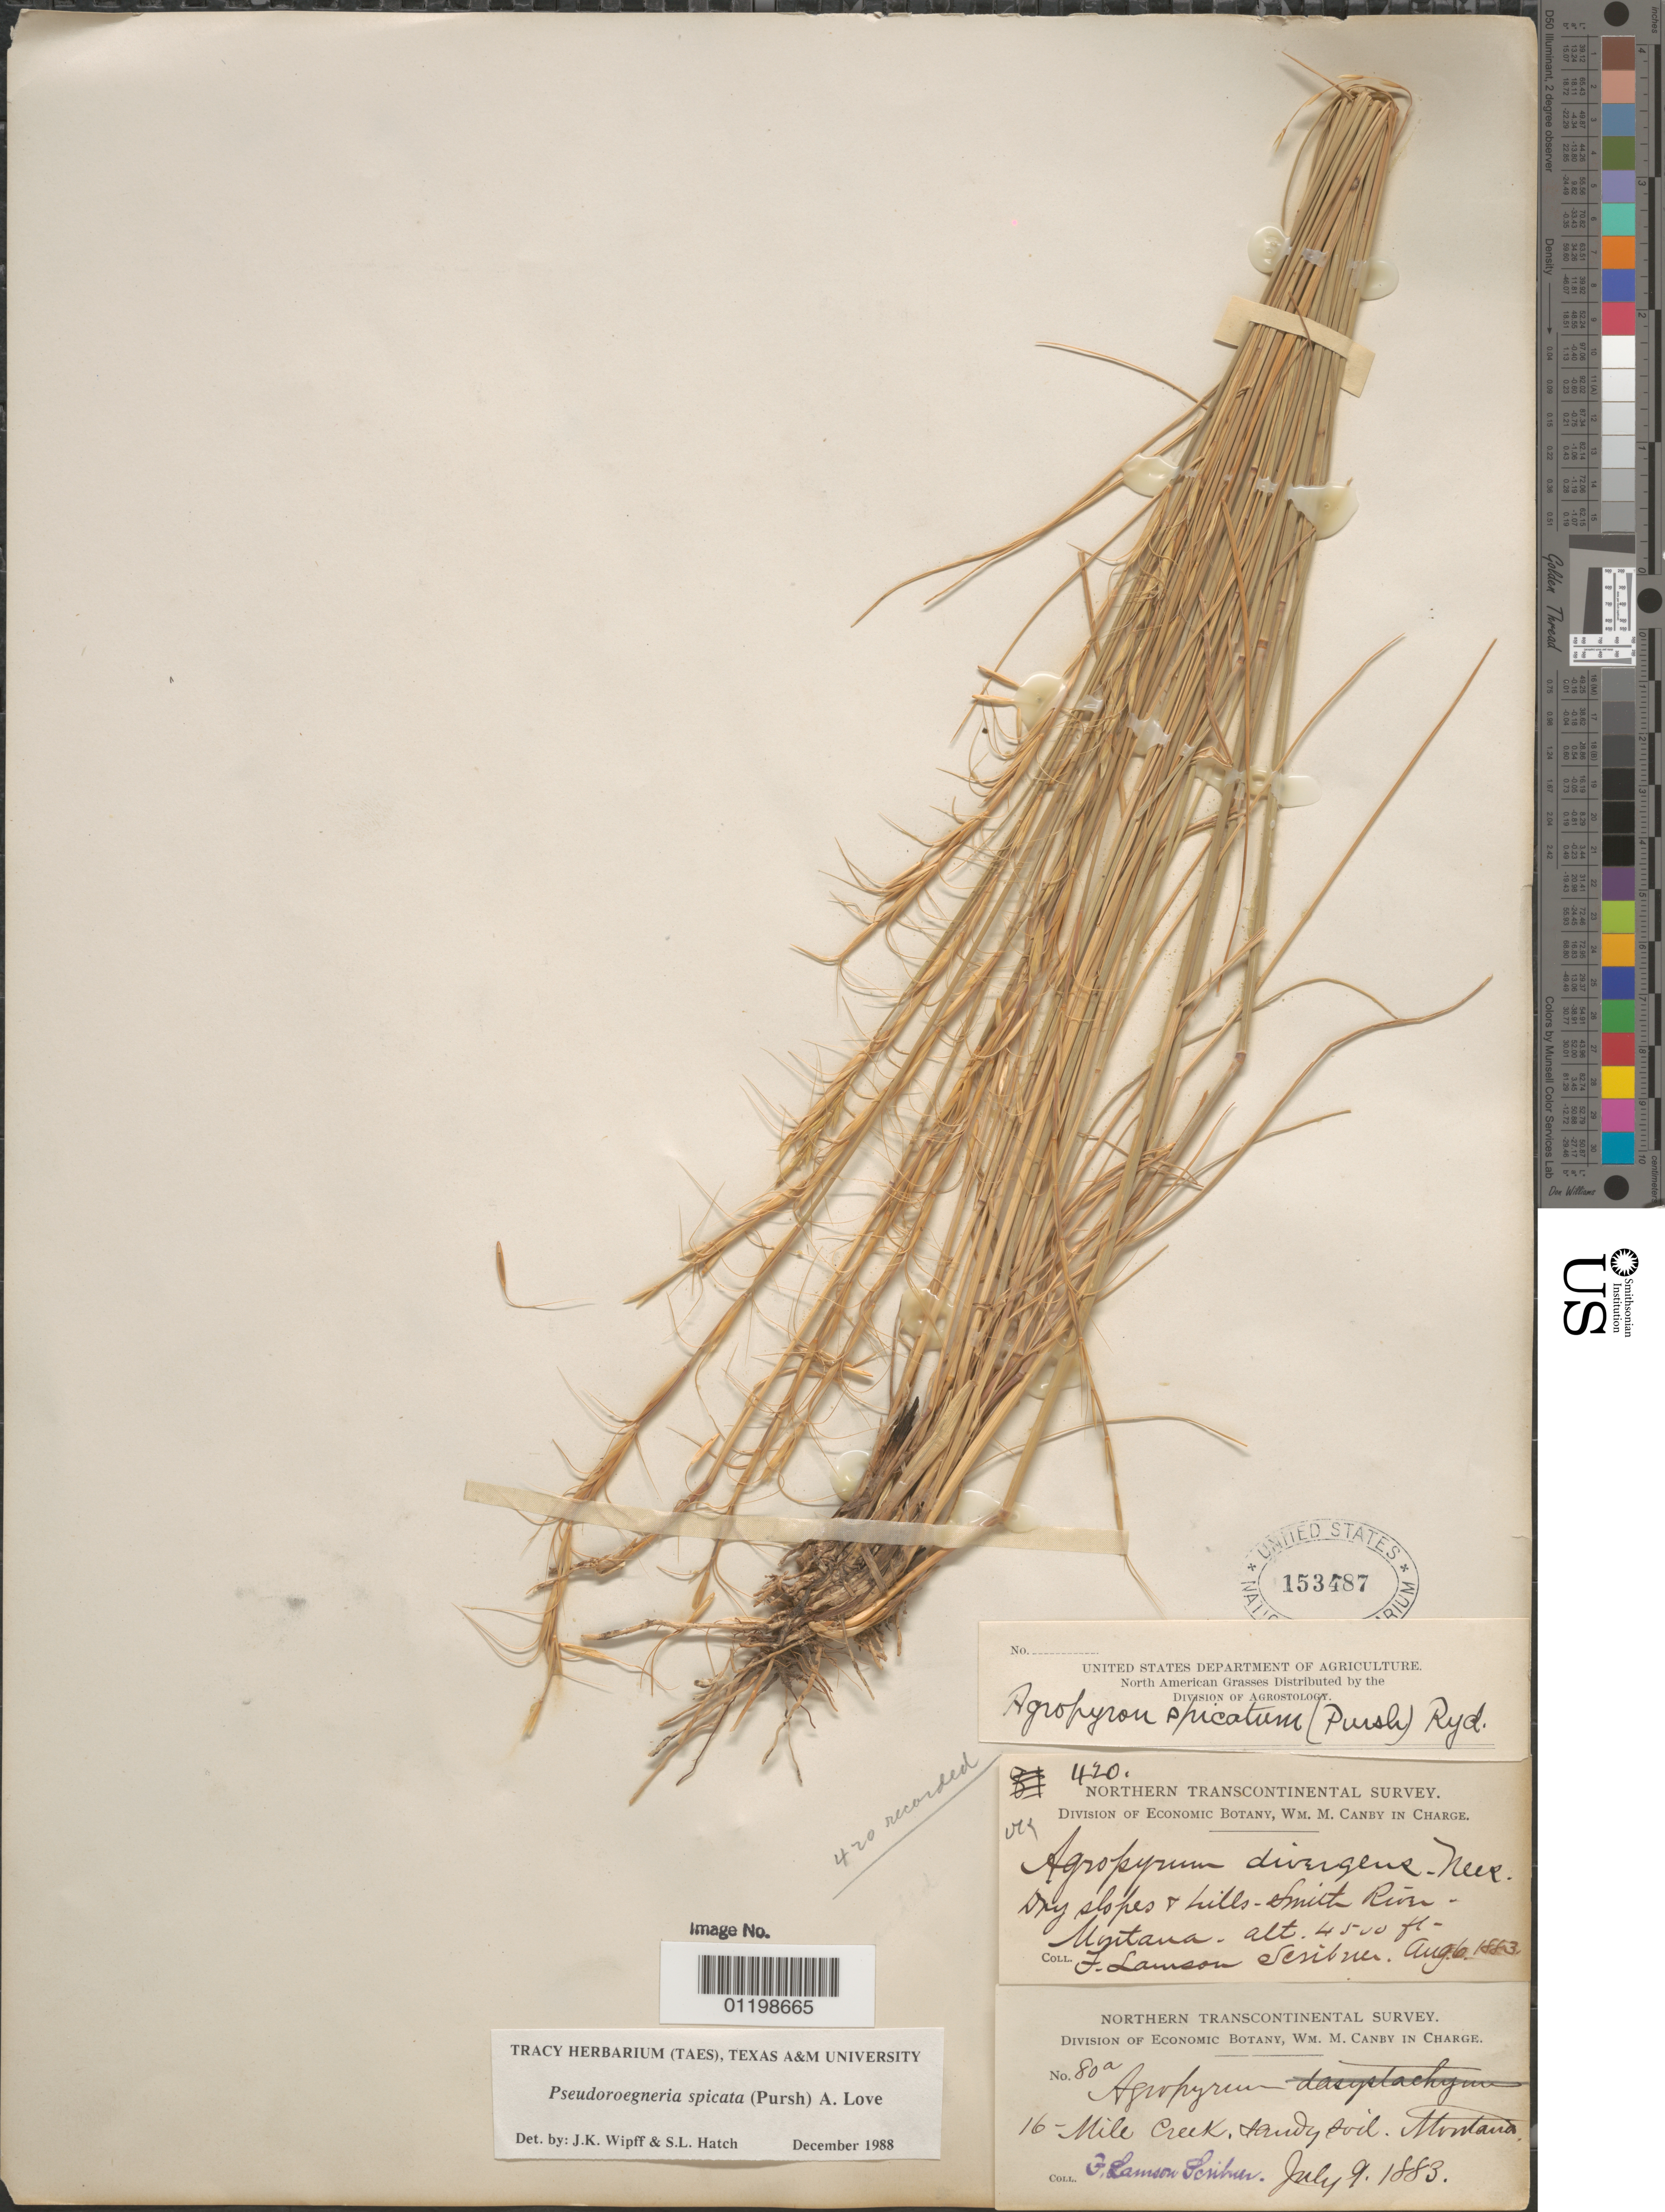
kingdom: Plantae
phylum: Tracheophyta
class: Liliopsida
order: Poales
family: Poaceae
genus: Pseudoroegneria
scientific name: Pseudoroegneria spicata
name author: (Pursh) Á. Löve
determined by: Wipff, J. K.; Hatch, S. L.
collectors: F. L. Scribner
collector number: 420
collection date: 1883-08-06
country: United States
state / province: Montana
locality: Smith River.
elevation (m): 1372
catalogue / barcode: US 153487